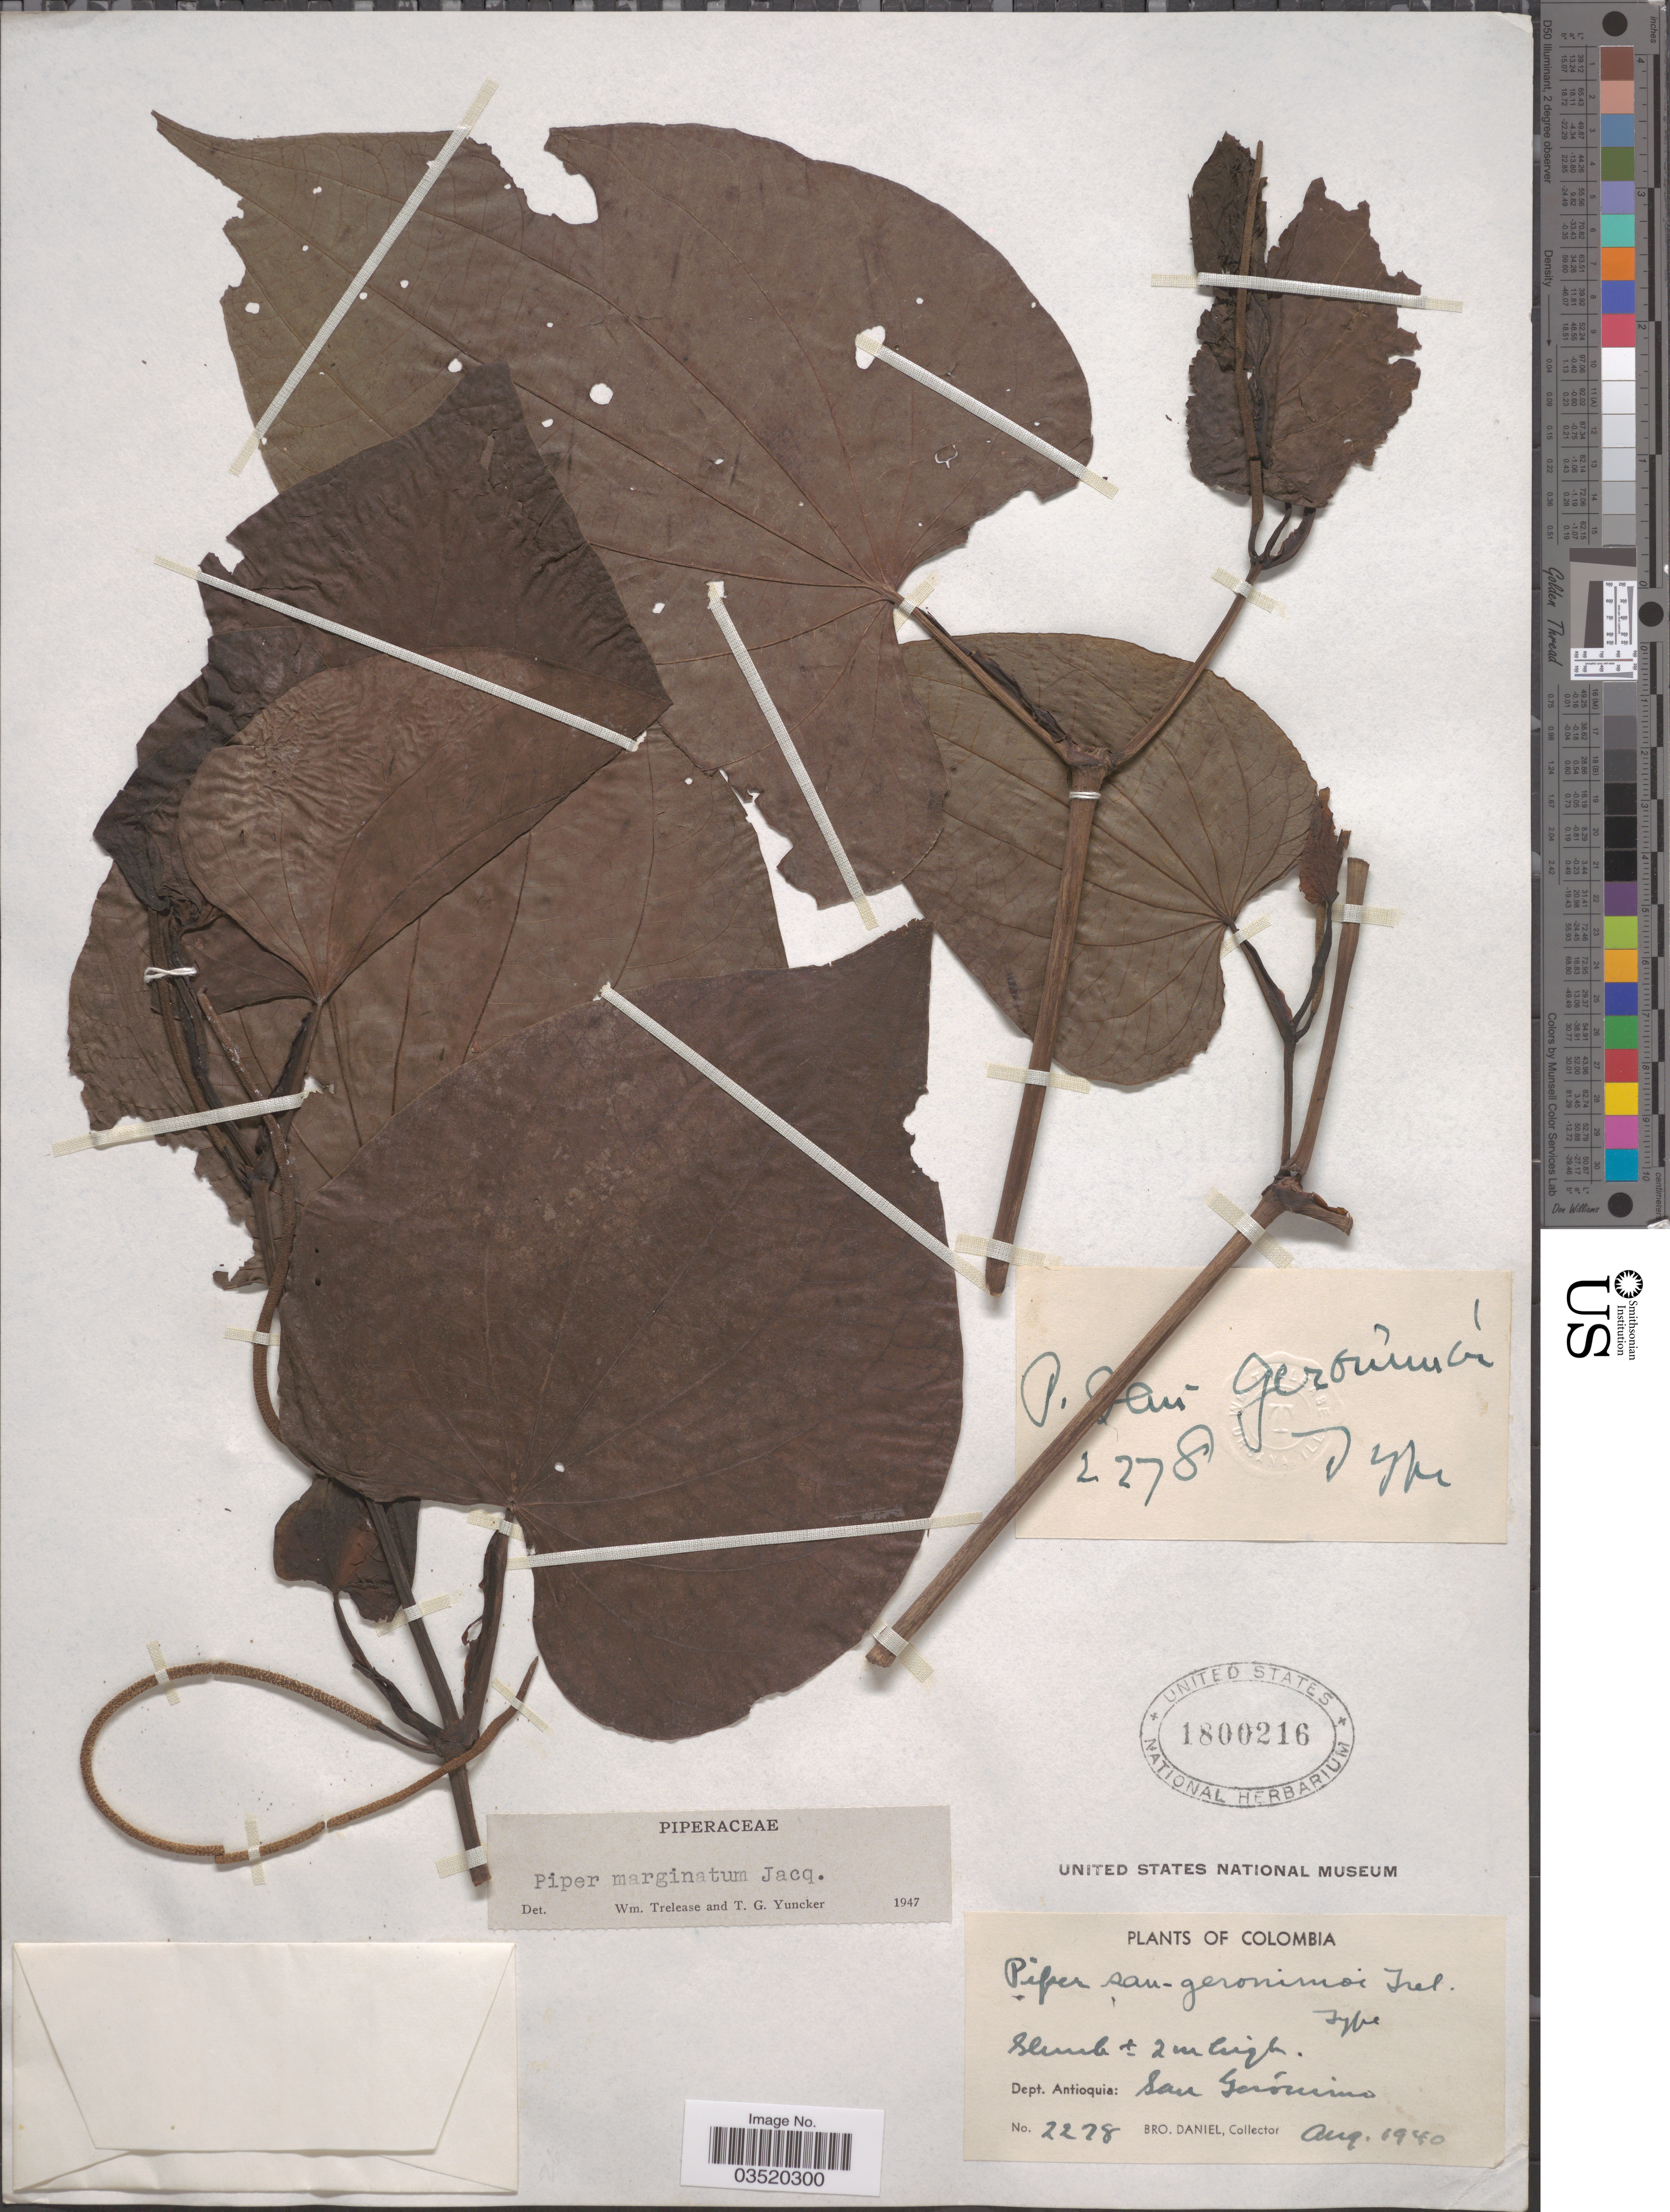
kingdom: Plantae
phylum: Tracheophyta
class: Magnoliopsida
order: Piperales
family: Piperaceae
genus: Piper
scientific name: Piper marginatum var. catalpifolium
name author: (Kunth) C. DC.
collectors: Bro. Daniel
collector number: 2278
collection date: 1940-08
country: Colombia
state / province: Antioquia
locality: Dept. Antioquia: San Gerónimo.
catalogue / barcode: US 1800216